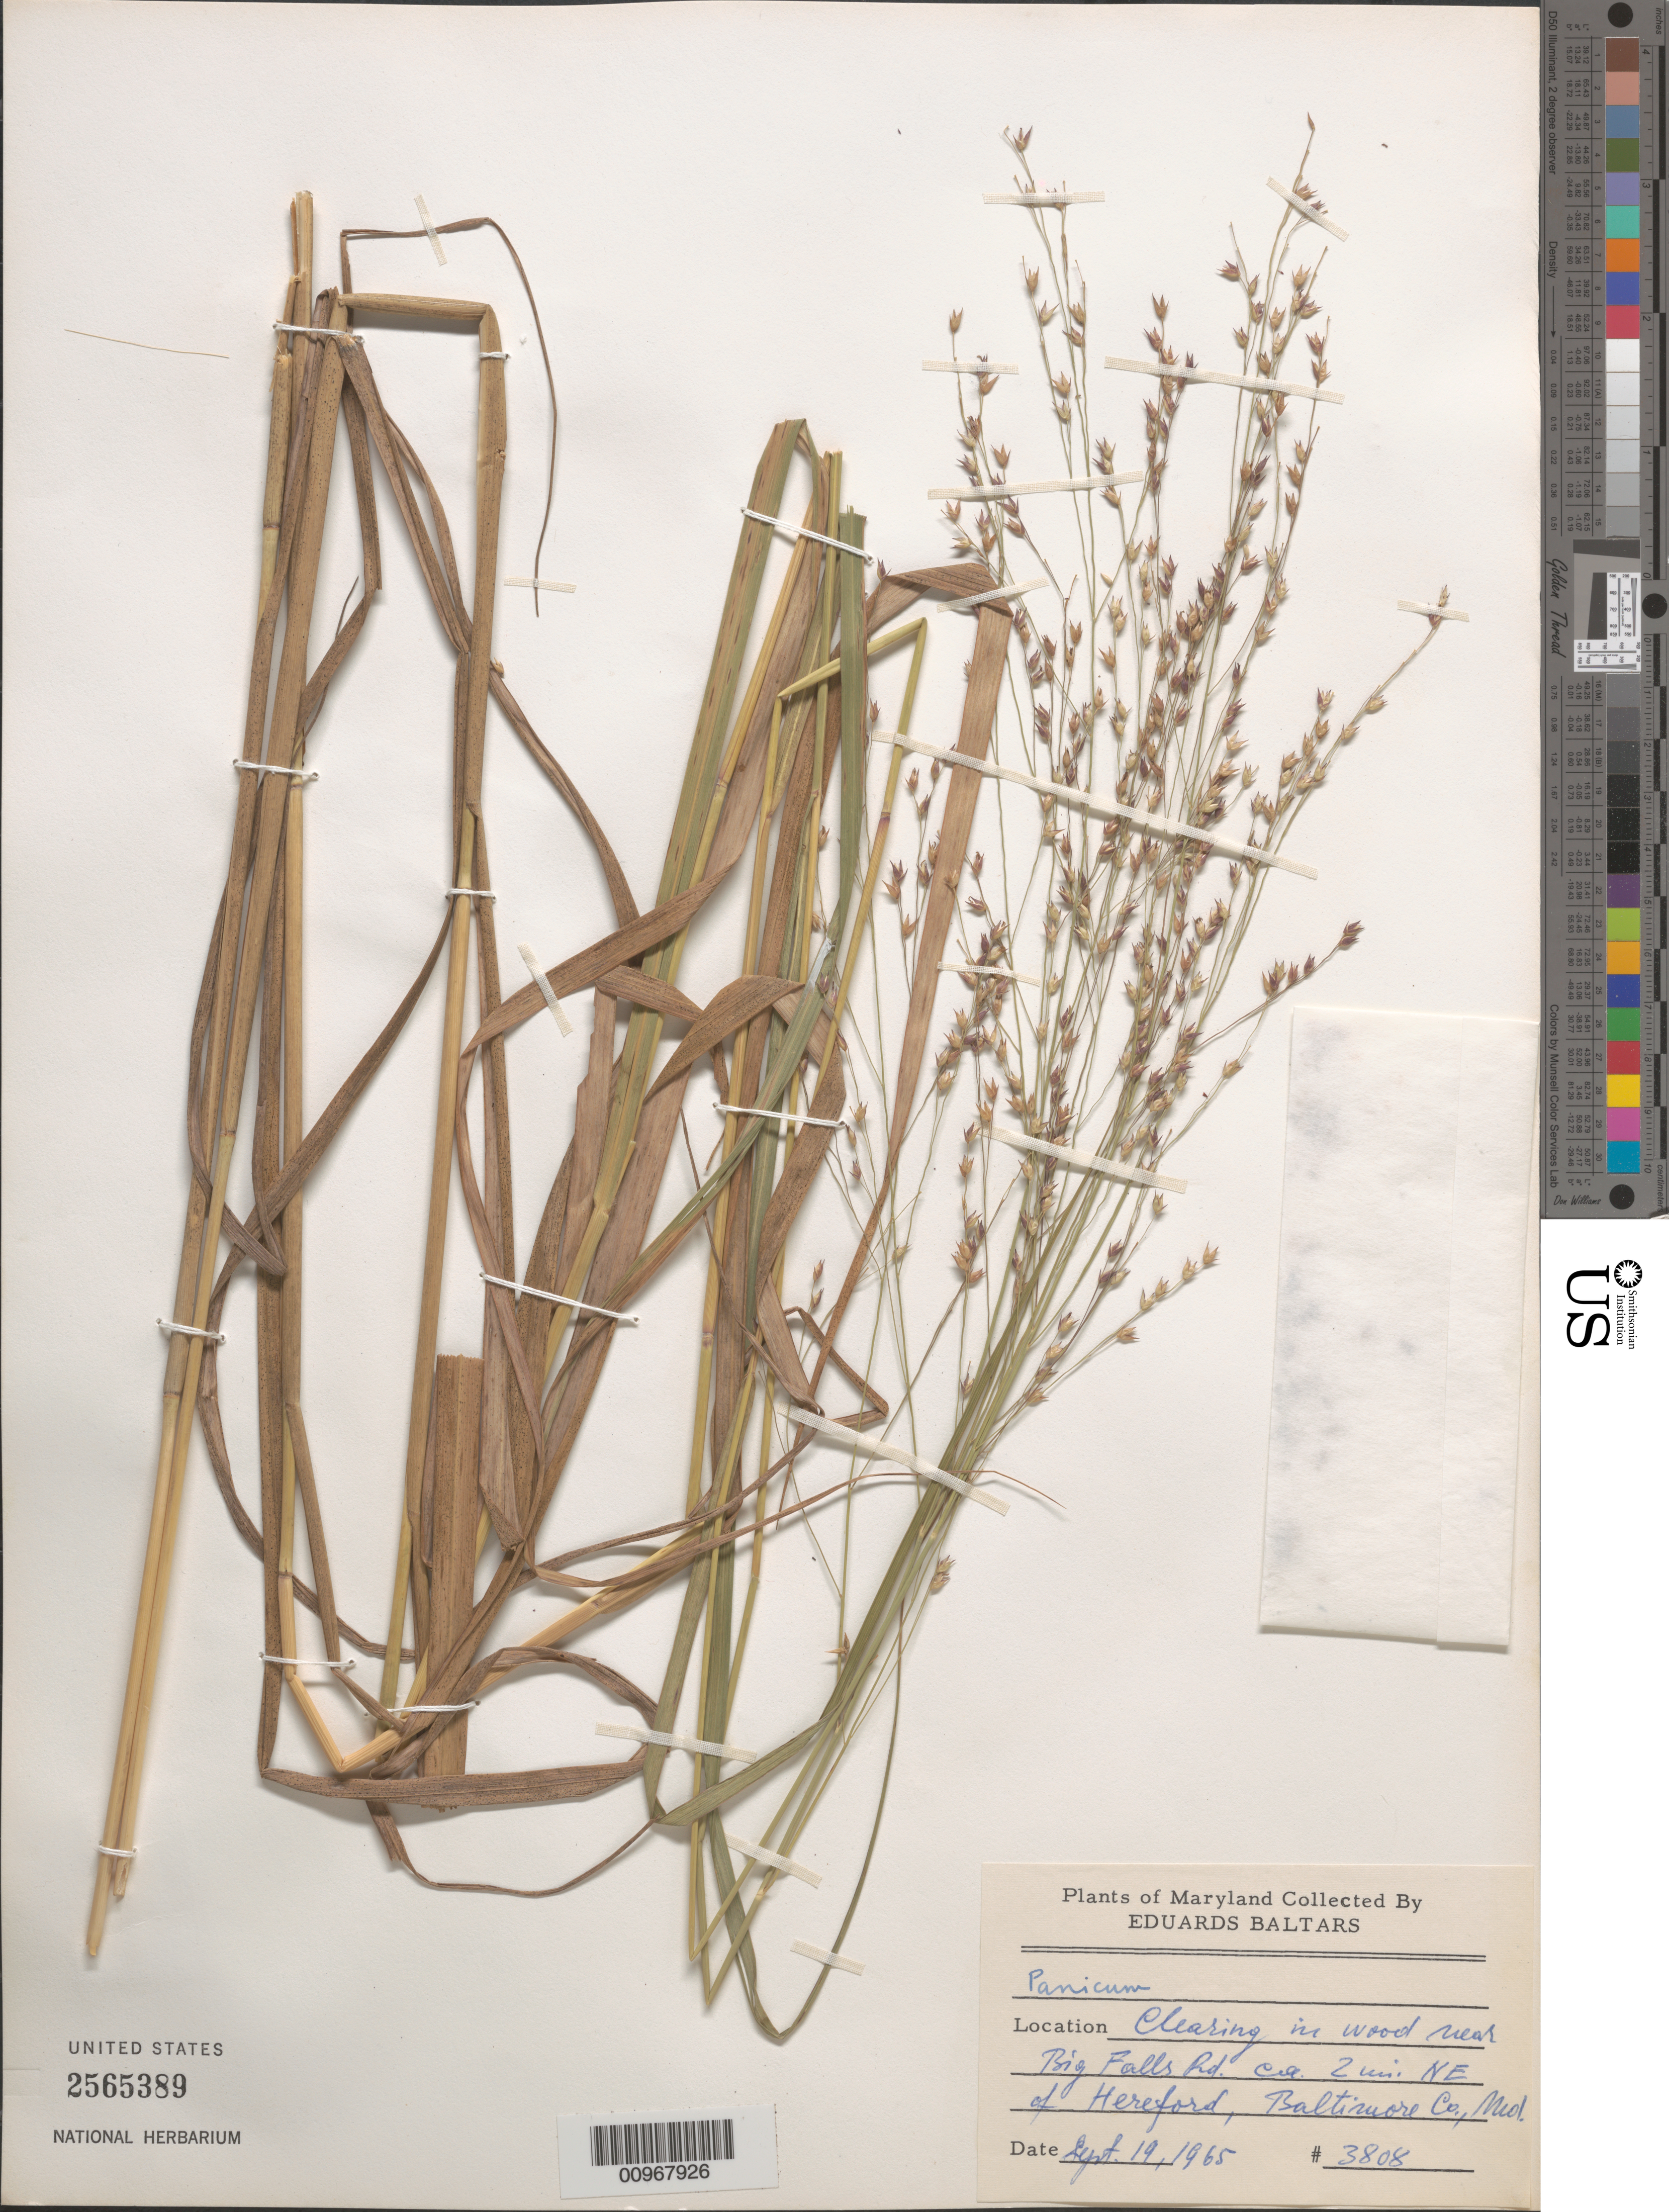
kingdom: Plantae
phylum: Tracheophyta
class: Liliopsida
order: Poales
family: Poaceae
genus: Panicum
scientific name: Panicum sp.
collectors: E. Baltars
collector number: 3808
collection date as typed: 19 Sep 1965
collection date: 1965-09-19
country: United States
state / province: Maryland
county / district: Baltimore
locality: ca. 2 mi. NE of Hereford, Big Falls Rd.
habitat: clearing in wood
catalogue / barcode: US 2565389